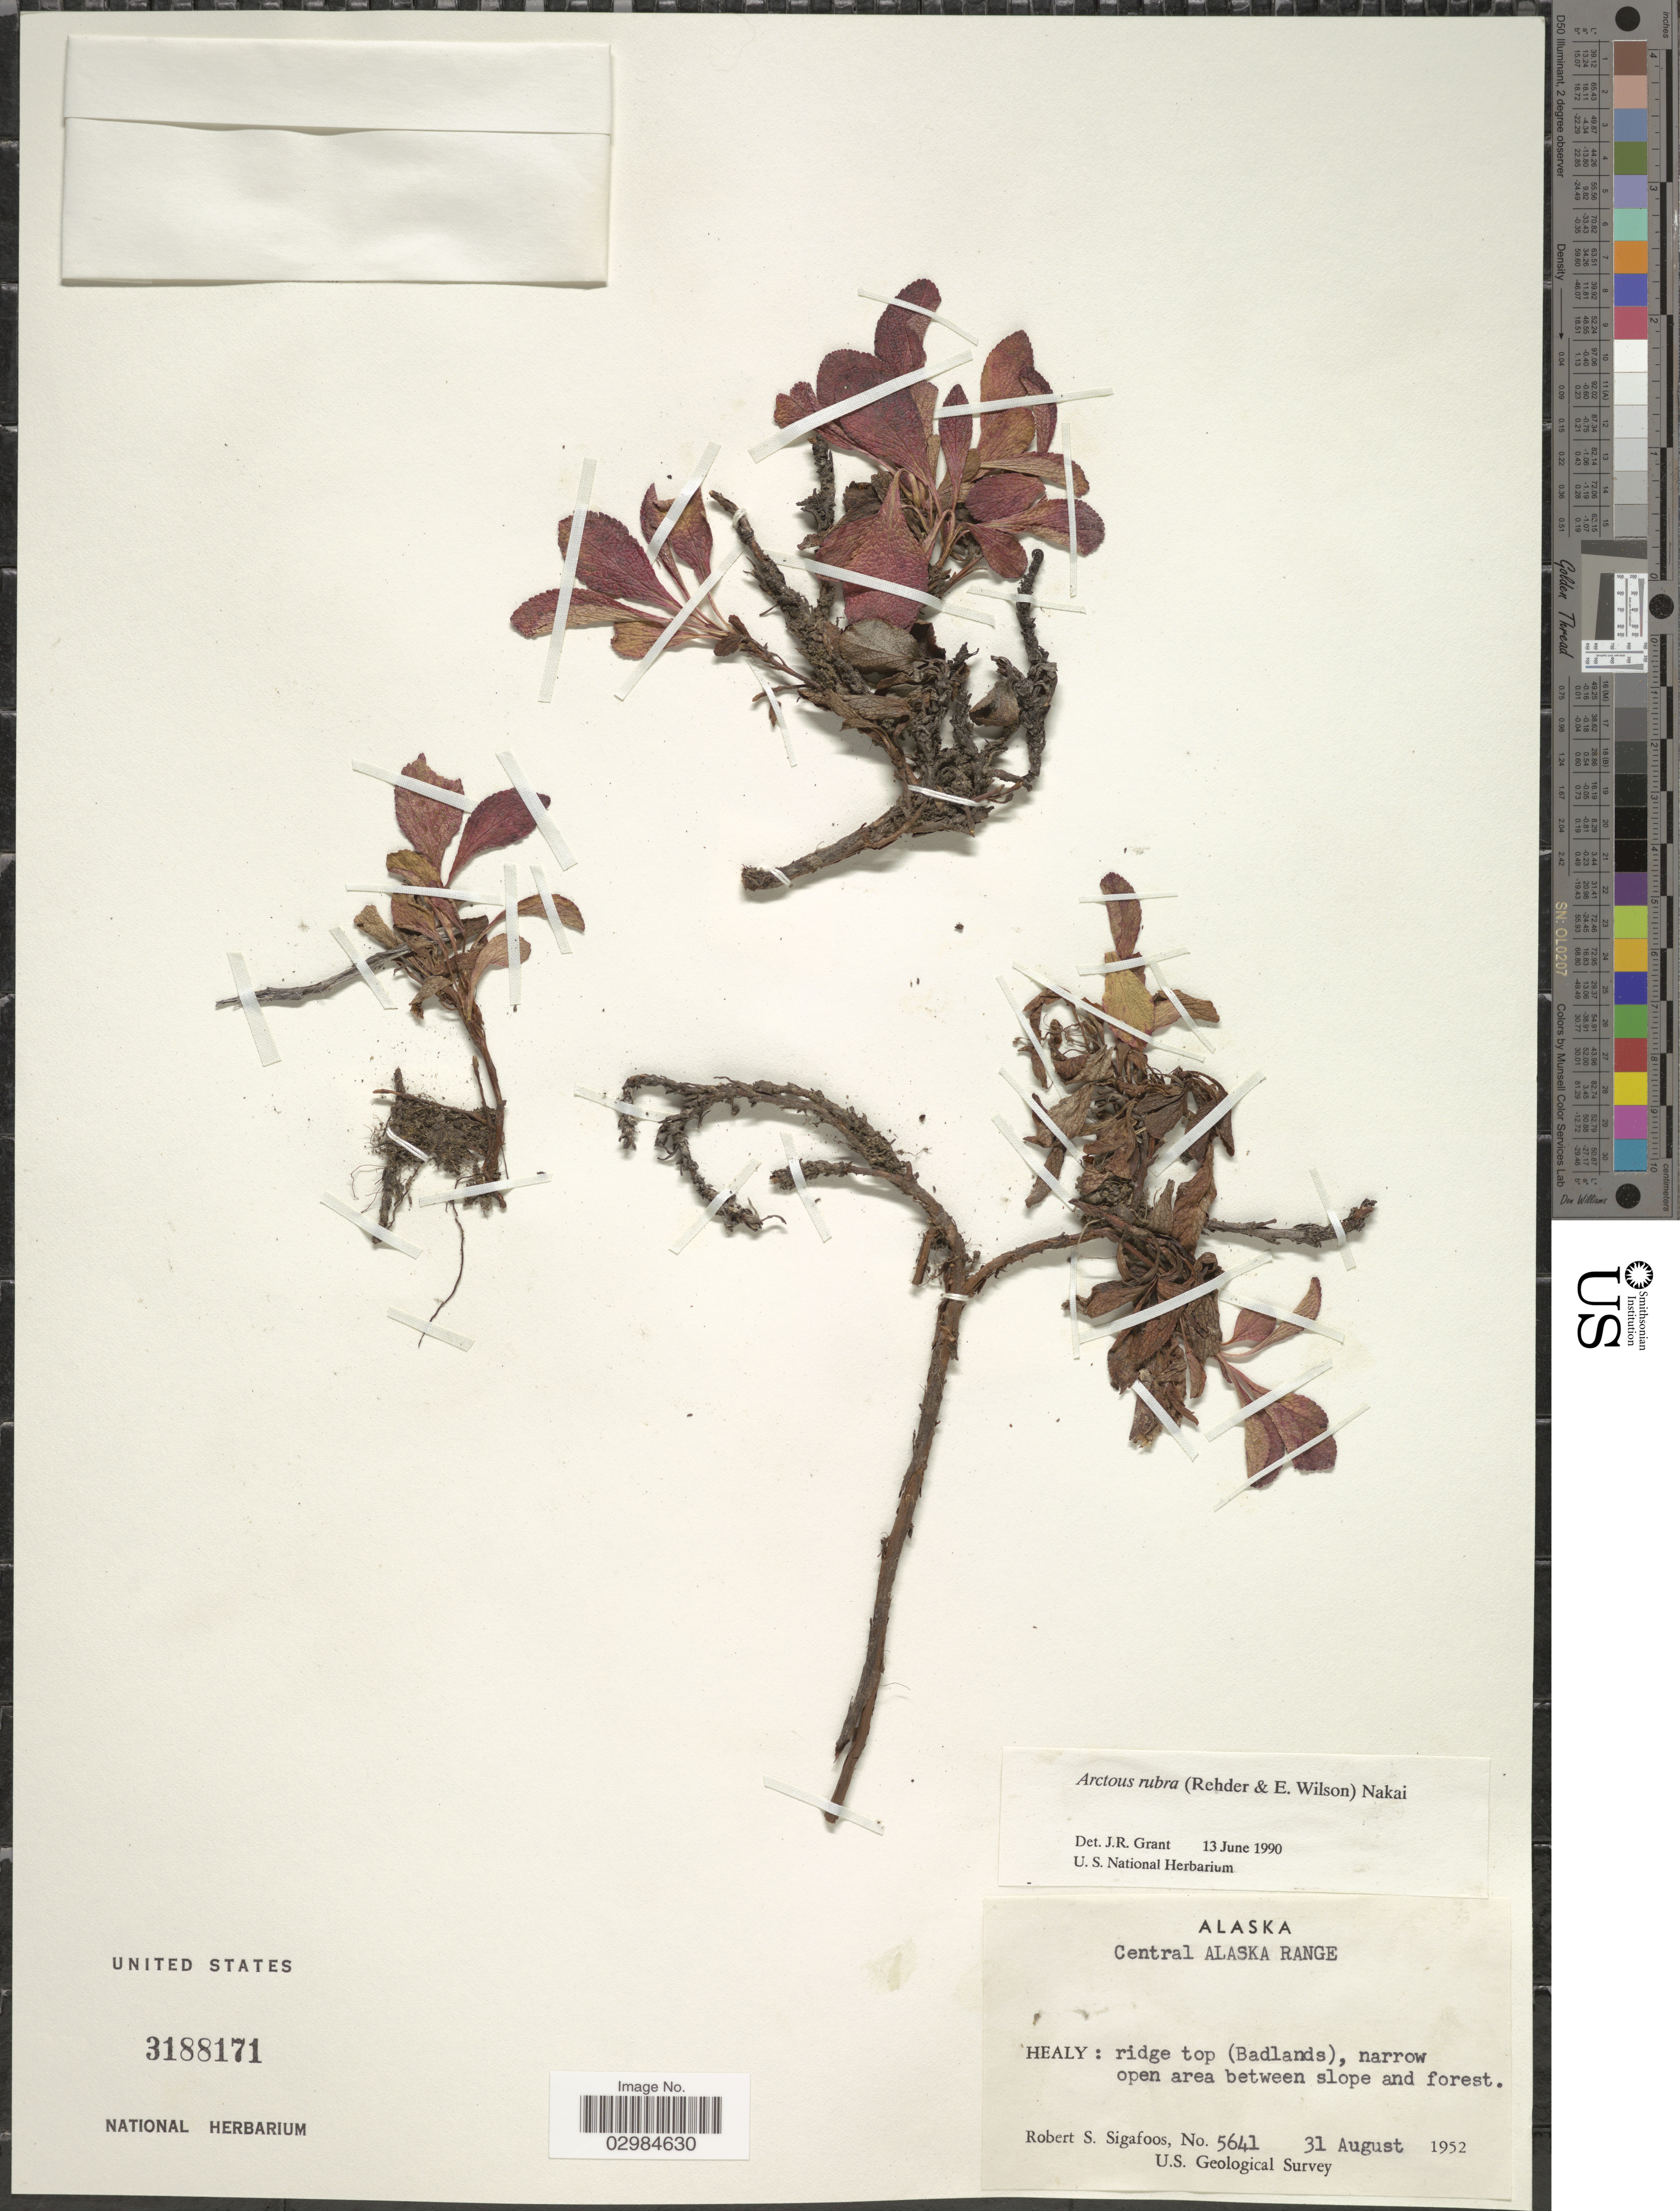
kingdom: Plantae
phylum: Tracheophyta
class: Magnoliopsida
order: Ericales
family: Ericaceae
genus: Arctostaphylos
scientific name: Arctostaphylos rubra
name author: (Rehder & E.H. Wilson) Fernald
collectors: R. Sigafoos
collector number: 5641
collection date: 1952-08-31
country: United States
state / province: Alaska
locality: Central Alaska Range. Healy: ridge top (Badlands), narrow open area between slope and forest.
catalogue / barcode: US 3188171